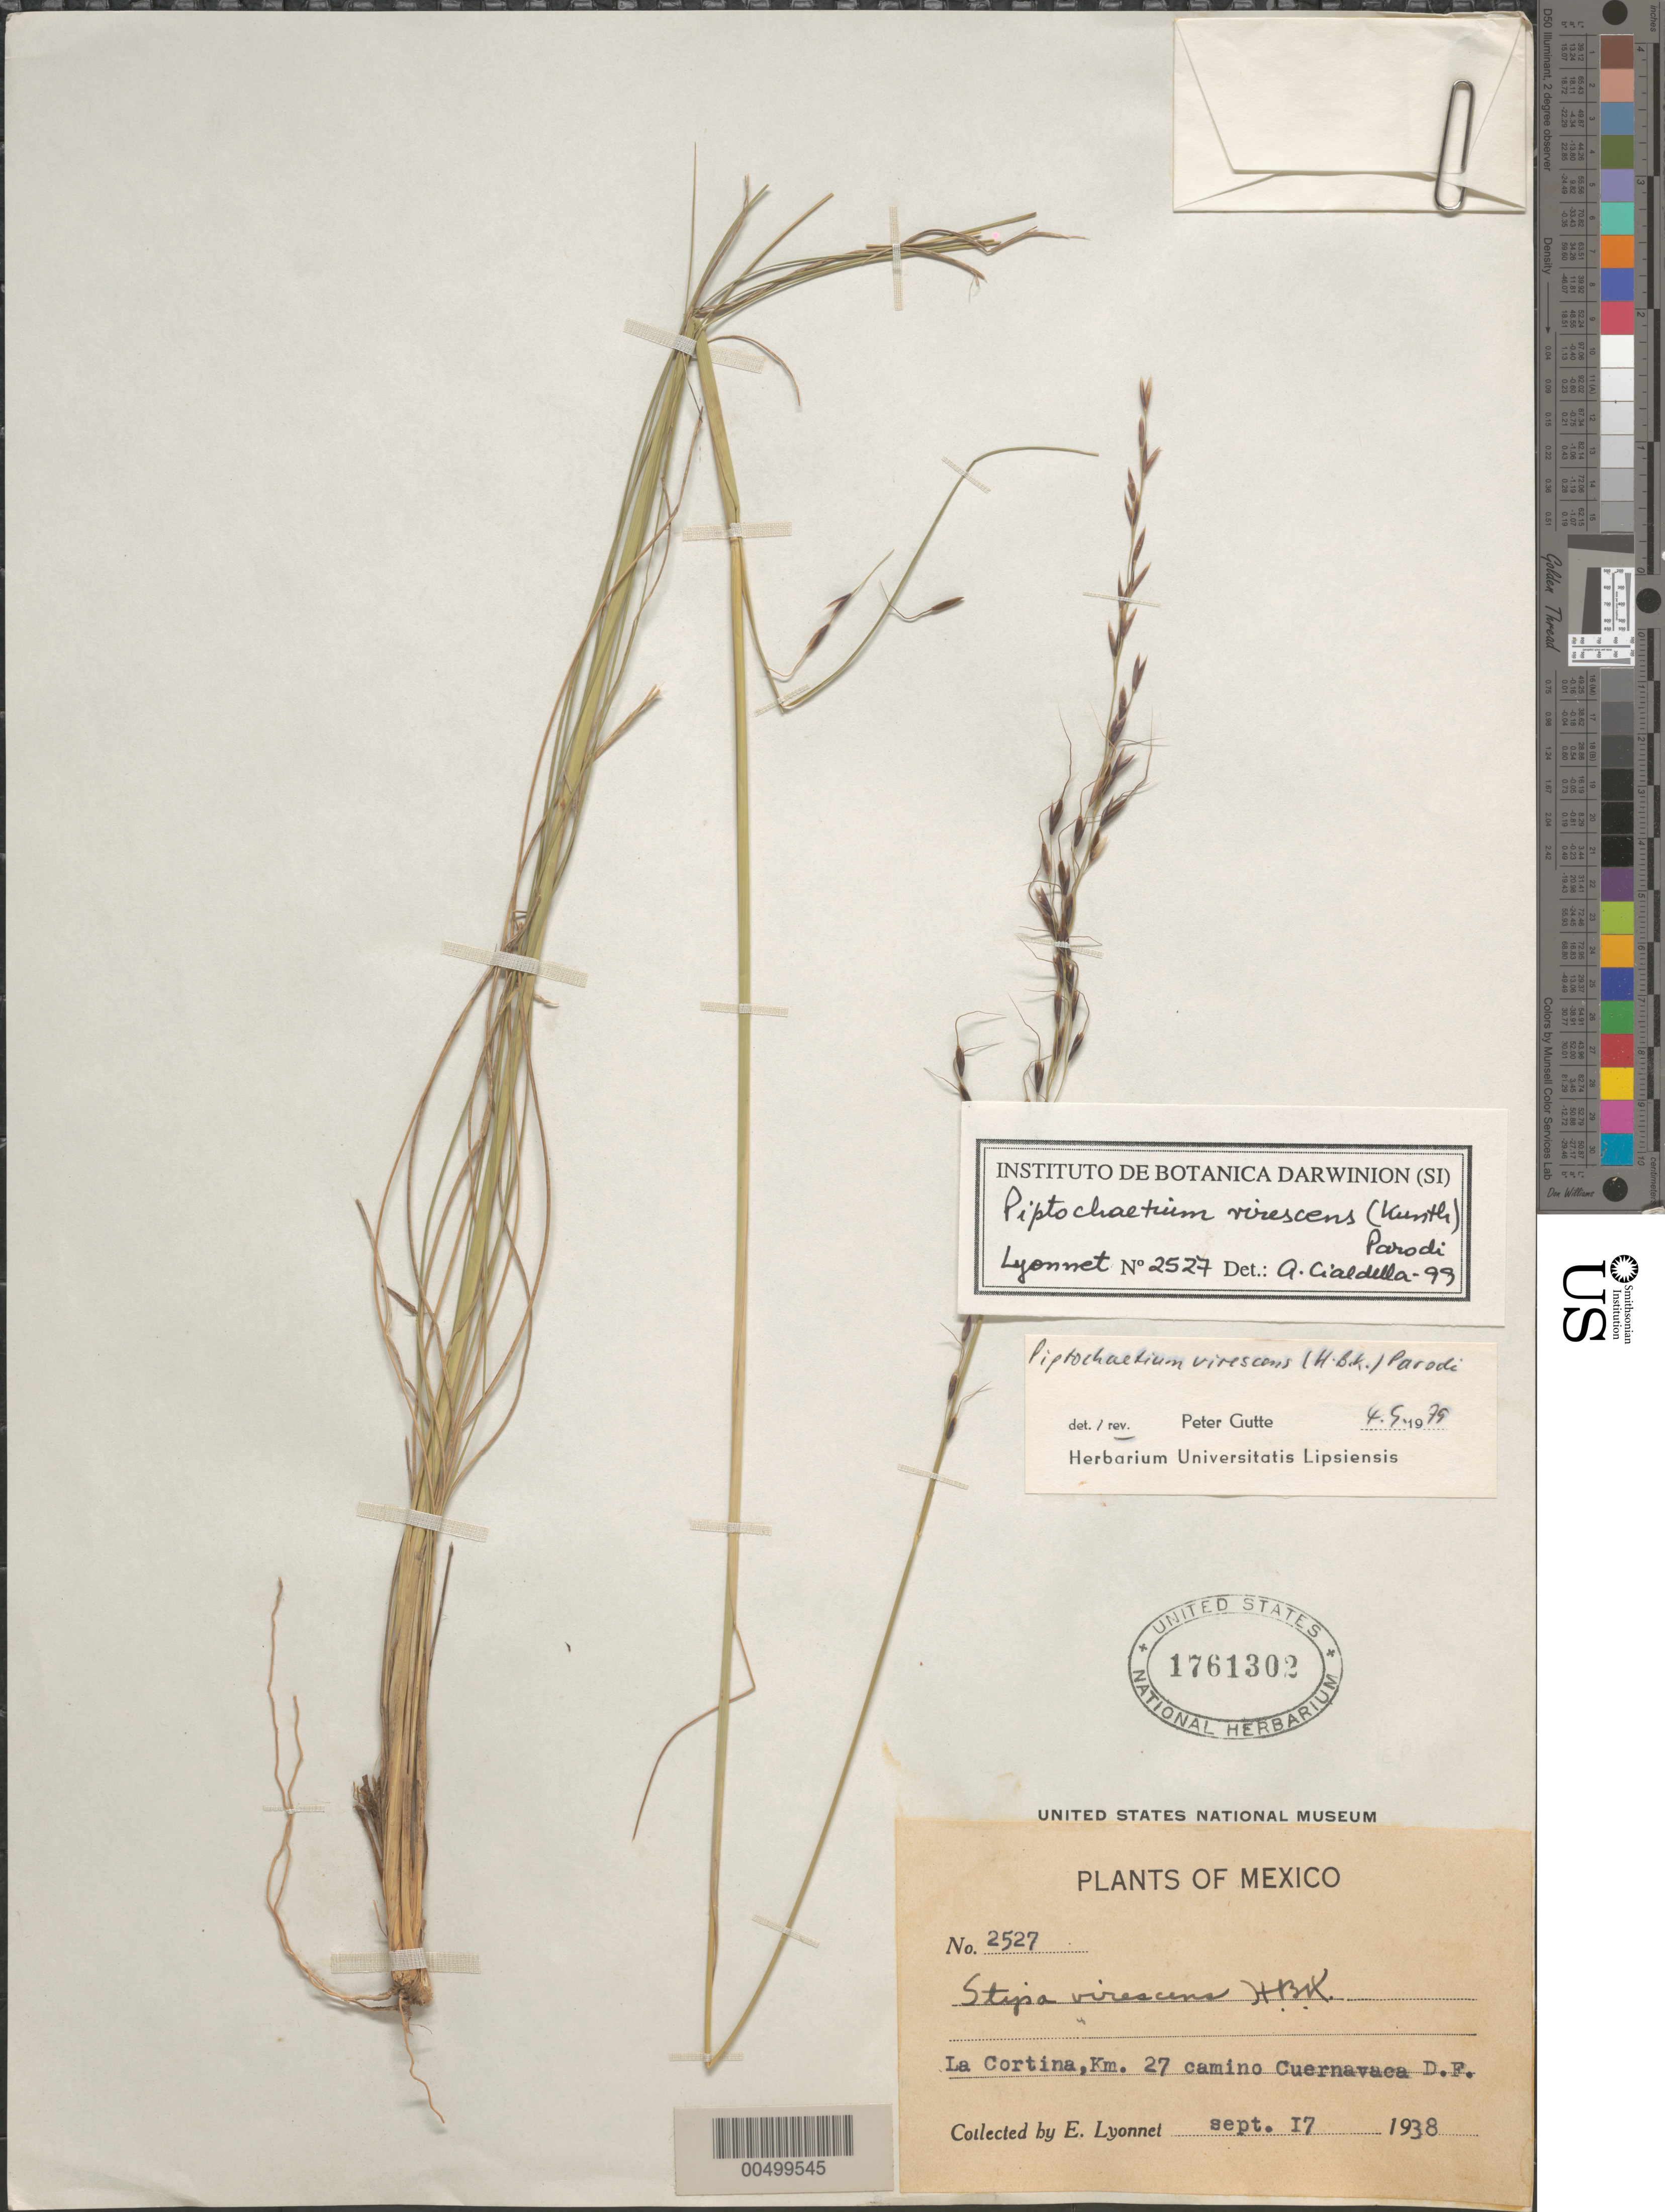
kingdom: Plantae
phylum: Tracheophyta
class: Liliopsida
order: Poales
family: Poaceae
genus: Piptochaetium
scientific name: Piptochaetium virescens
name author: (Kunth) Parodi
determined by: Gutte, P.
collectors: Bro. E. Lyonnet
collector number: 2527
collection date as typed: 17 Sep 1938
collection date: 1938-09-17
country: Mexico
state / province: Distrito Federal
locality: La Cortina, Km 27 camino Cuernavaca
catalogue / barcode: US 1761302